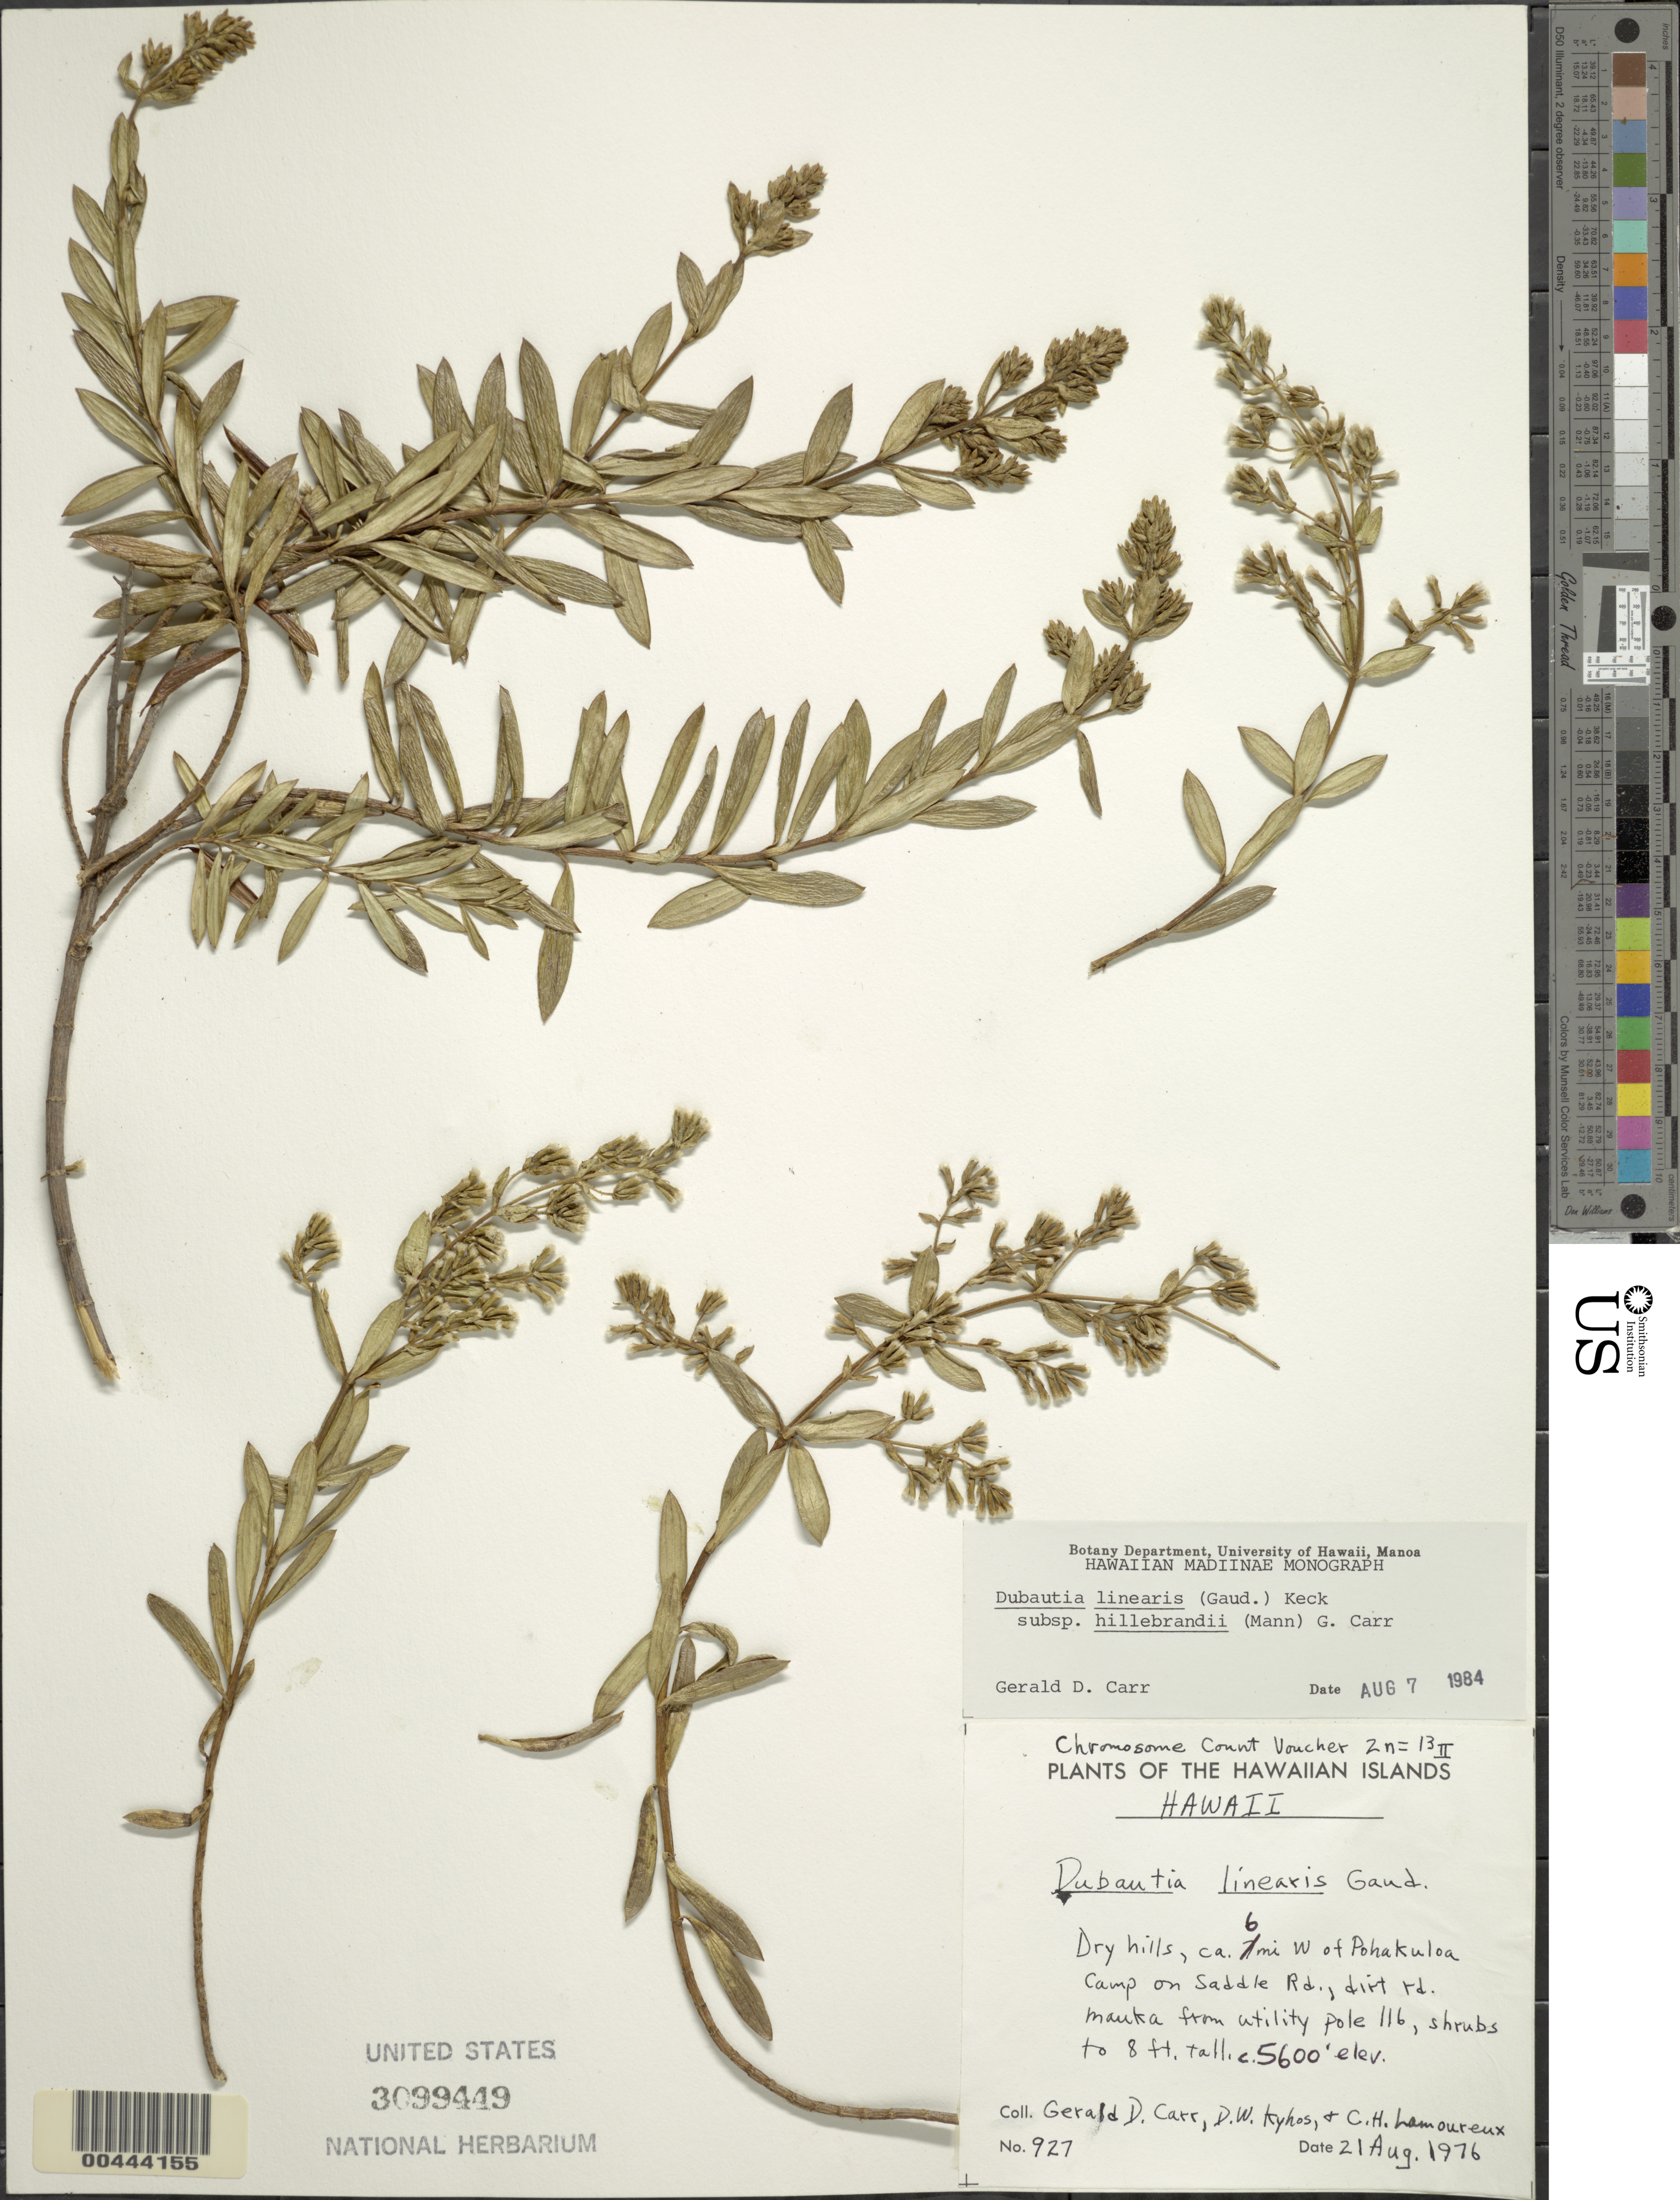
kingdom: Plantae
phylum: Tracheophyta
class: Magnoliopsida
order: Asterales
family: Asteraceae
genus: Dubautia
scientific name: Dubautia linearis subsp. hillebrandii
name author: (H. Mann) G.D. Carr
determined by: Carr, G. D.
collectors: G. D. Carr, D. W. Kyhos & C. H. Lamoureux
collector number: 927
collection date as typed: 21 Aug 1976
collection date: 1976-08-21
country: United States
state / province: Hawaii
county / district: Hawaii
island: Hawaii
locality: Ca 6 mi W of Pohakuloa Camp on Saddle Road, dirt rd. mauka from utility pole 116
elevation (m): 1707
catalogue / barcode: US 3099449